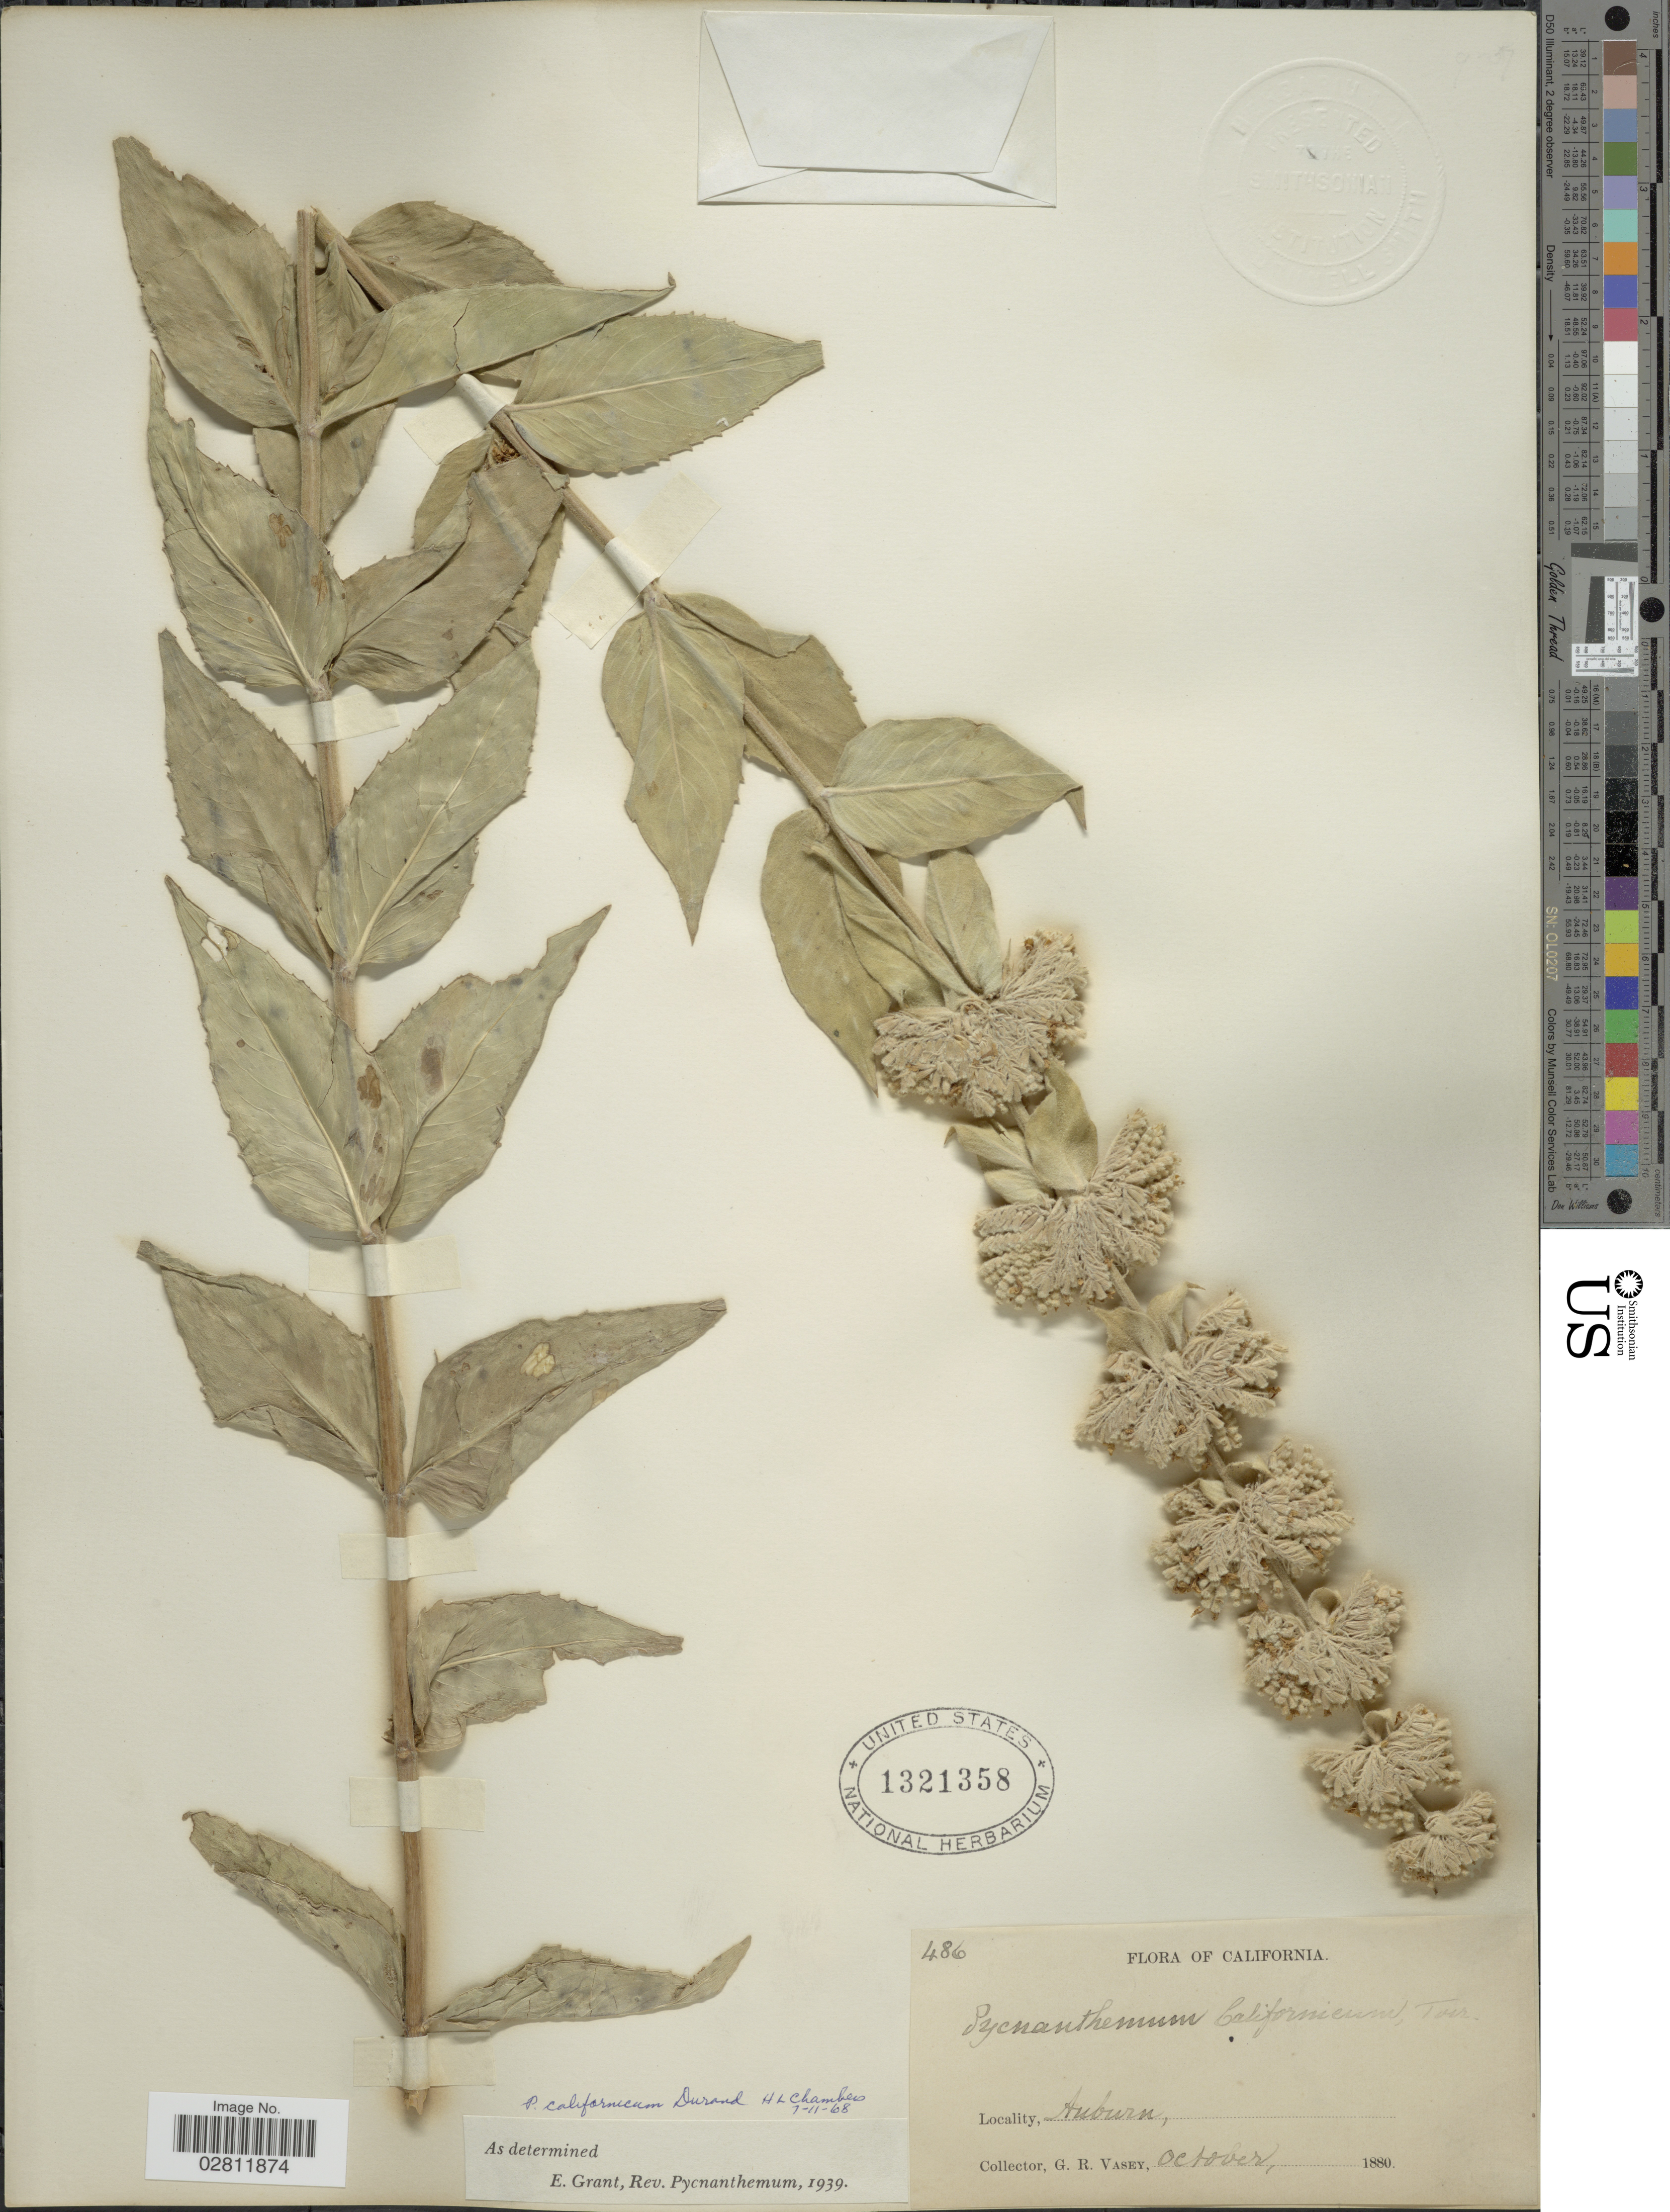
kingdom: Plantae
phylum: Tracheophyta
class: Magnoliopsida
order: Lamiales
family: Lamiaceae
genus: Pycnanthemum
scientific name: Pycnanthemum californicum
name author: Torr. ex Durand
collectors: G. R. Vasey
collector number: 486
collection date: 1880-10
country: United States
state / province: California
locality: Auburn.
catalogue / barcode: US 1321358